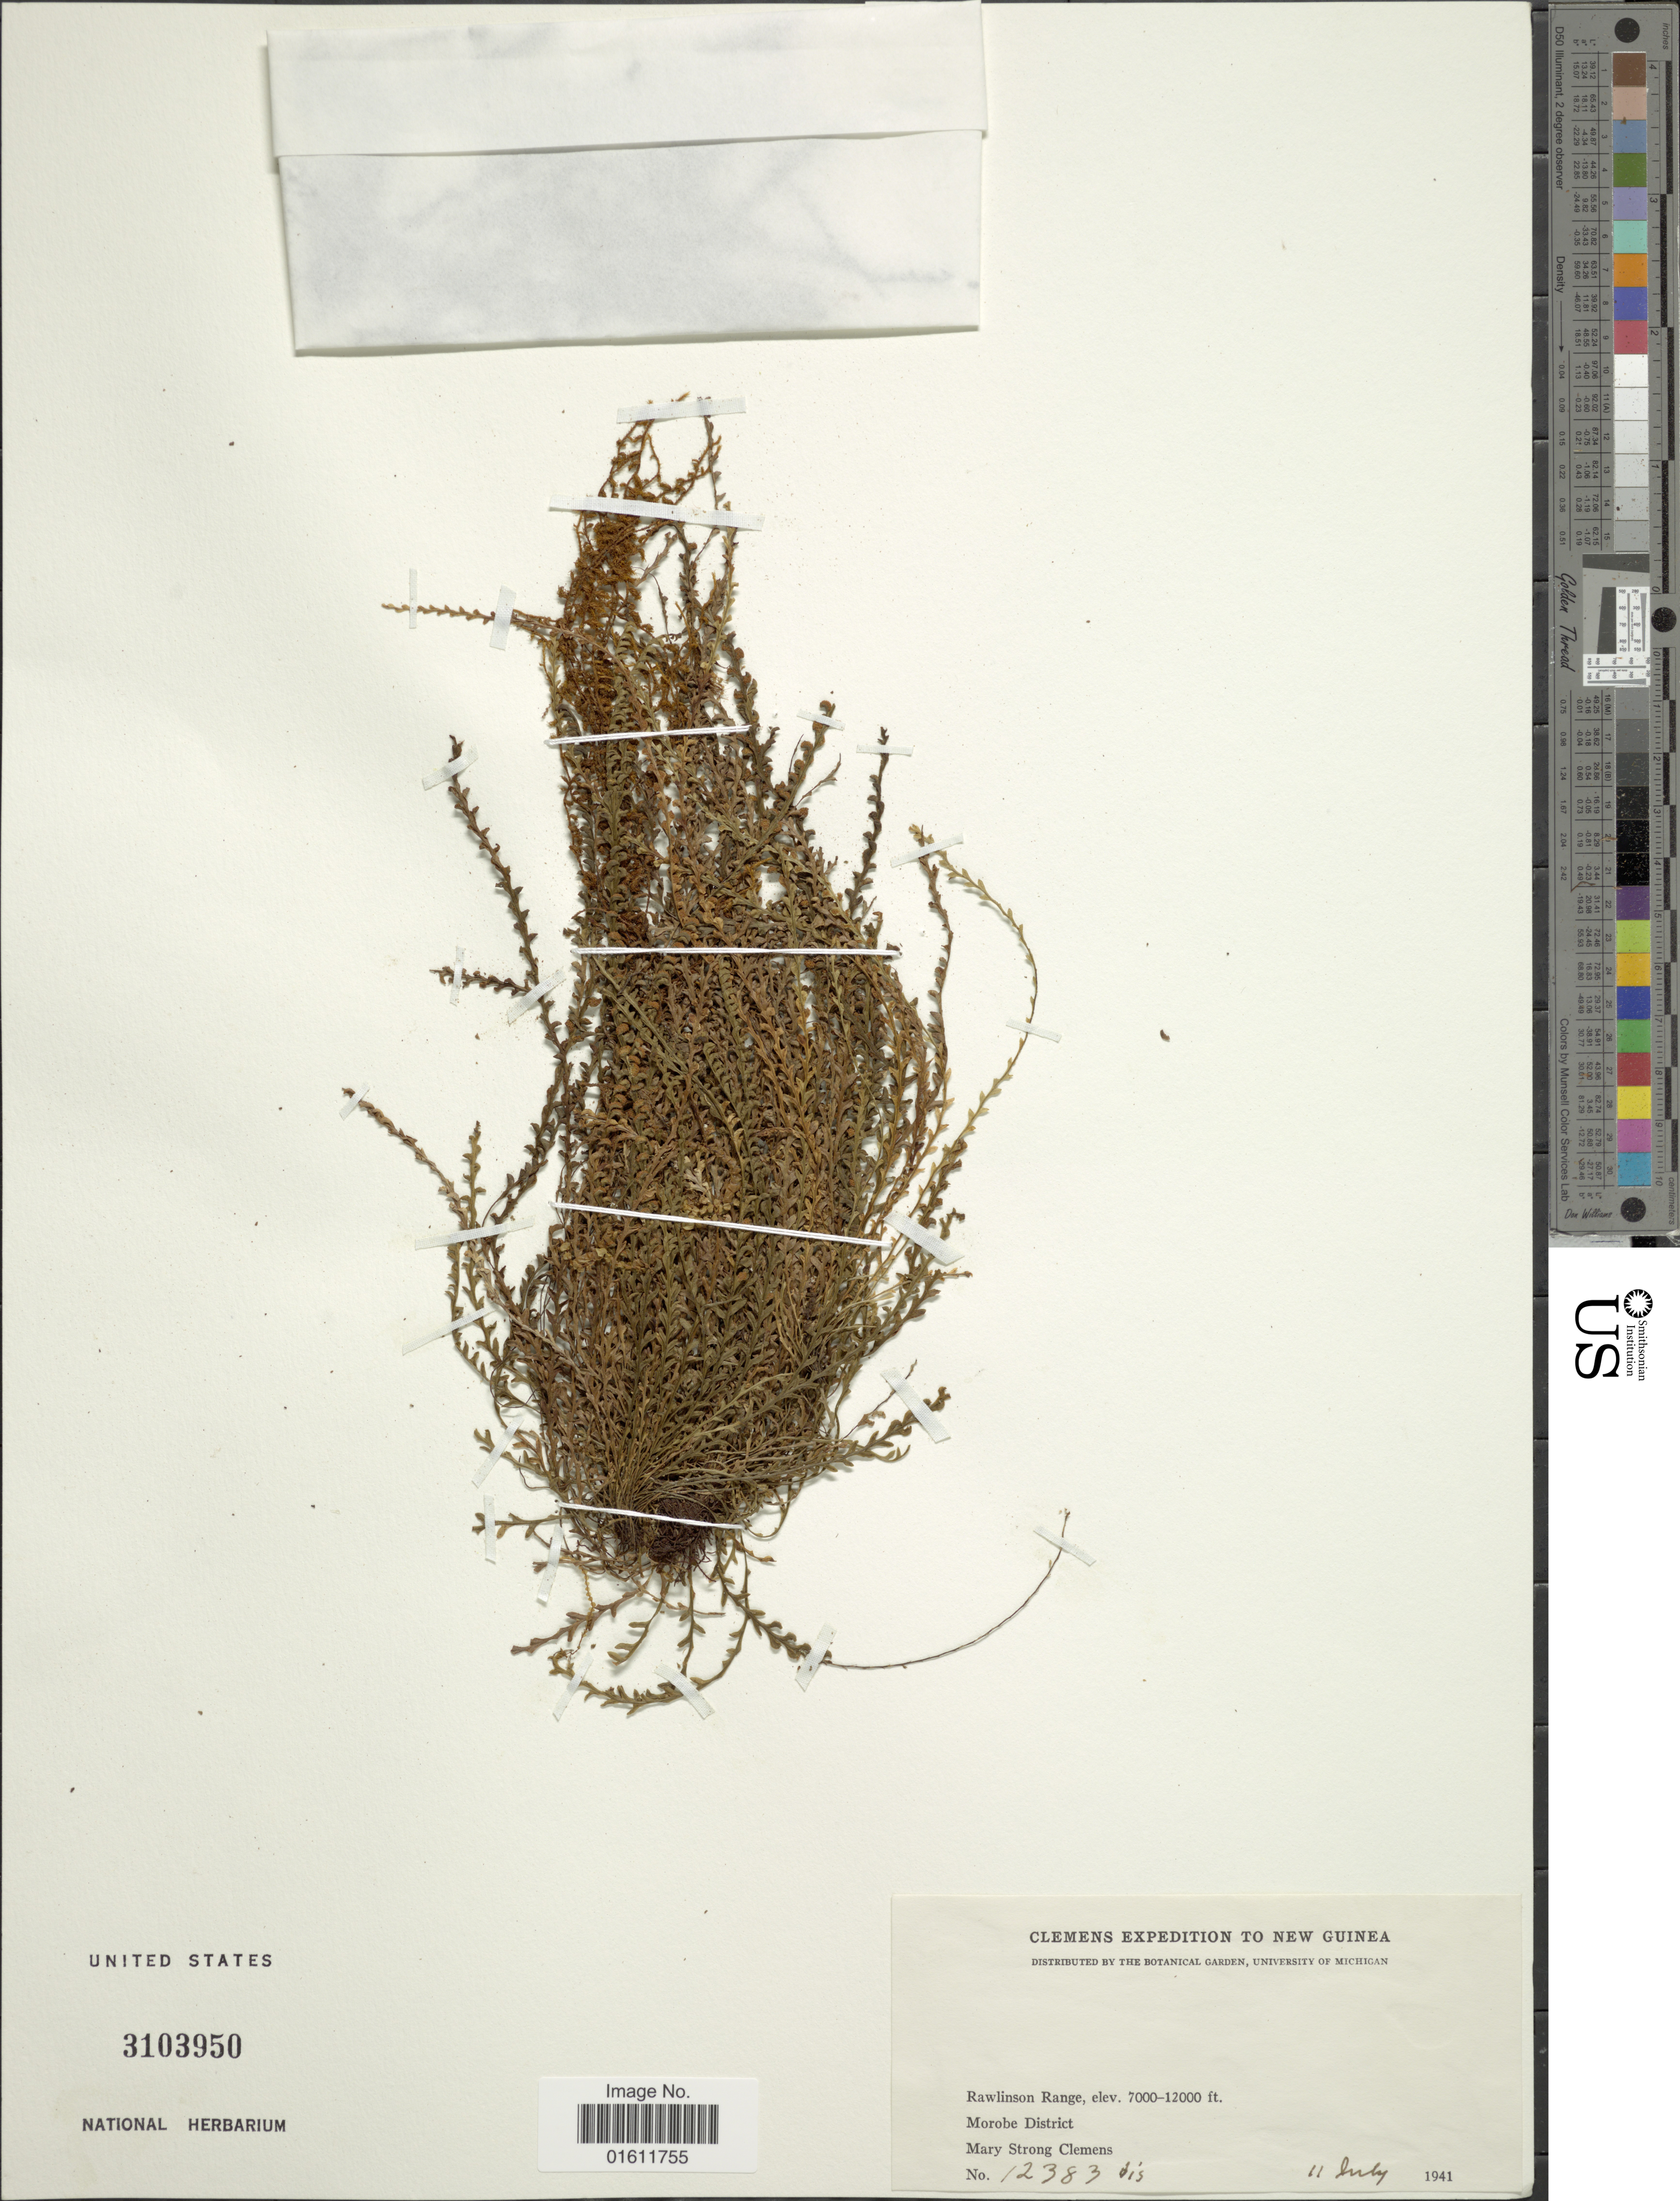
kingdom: Plantae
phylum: Tracheophyta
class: Polypodiopsida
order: Polypodiales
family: Polypodiaceae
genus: Prosaptia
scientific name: Prosaptia sp.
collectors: M. S. Clemens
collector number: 12383bis*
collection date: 1941-07-11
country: Papua New Guinea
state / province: Morobe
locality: Rawlinson Range.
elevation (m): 2134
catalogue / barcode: US 3103950